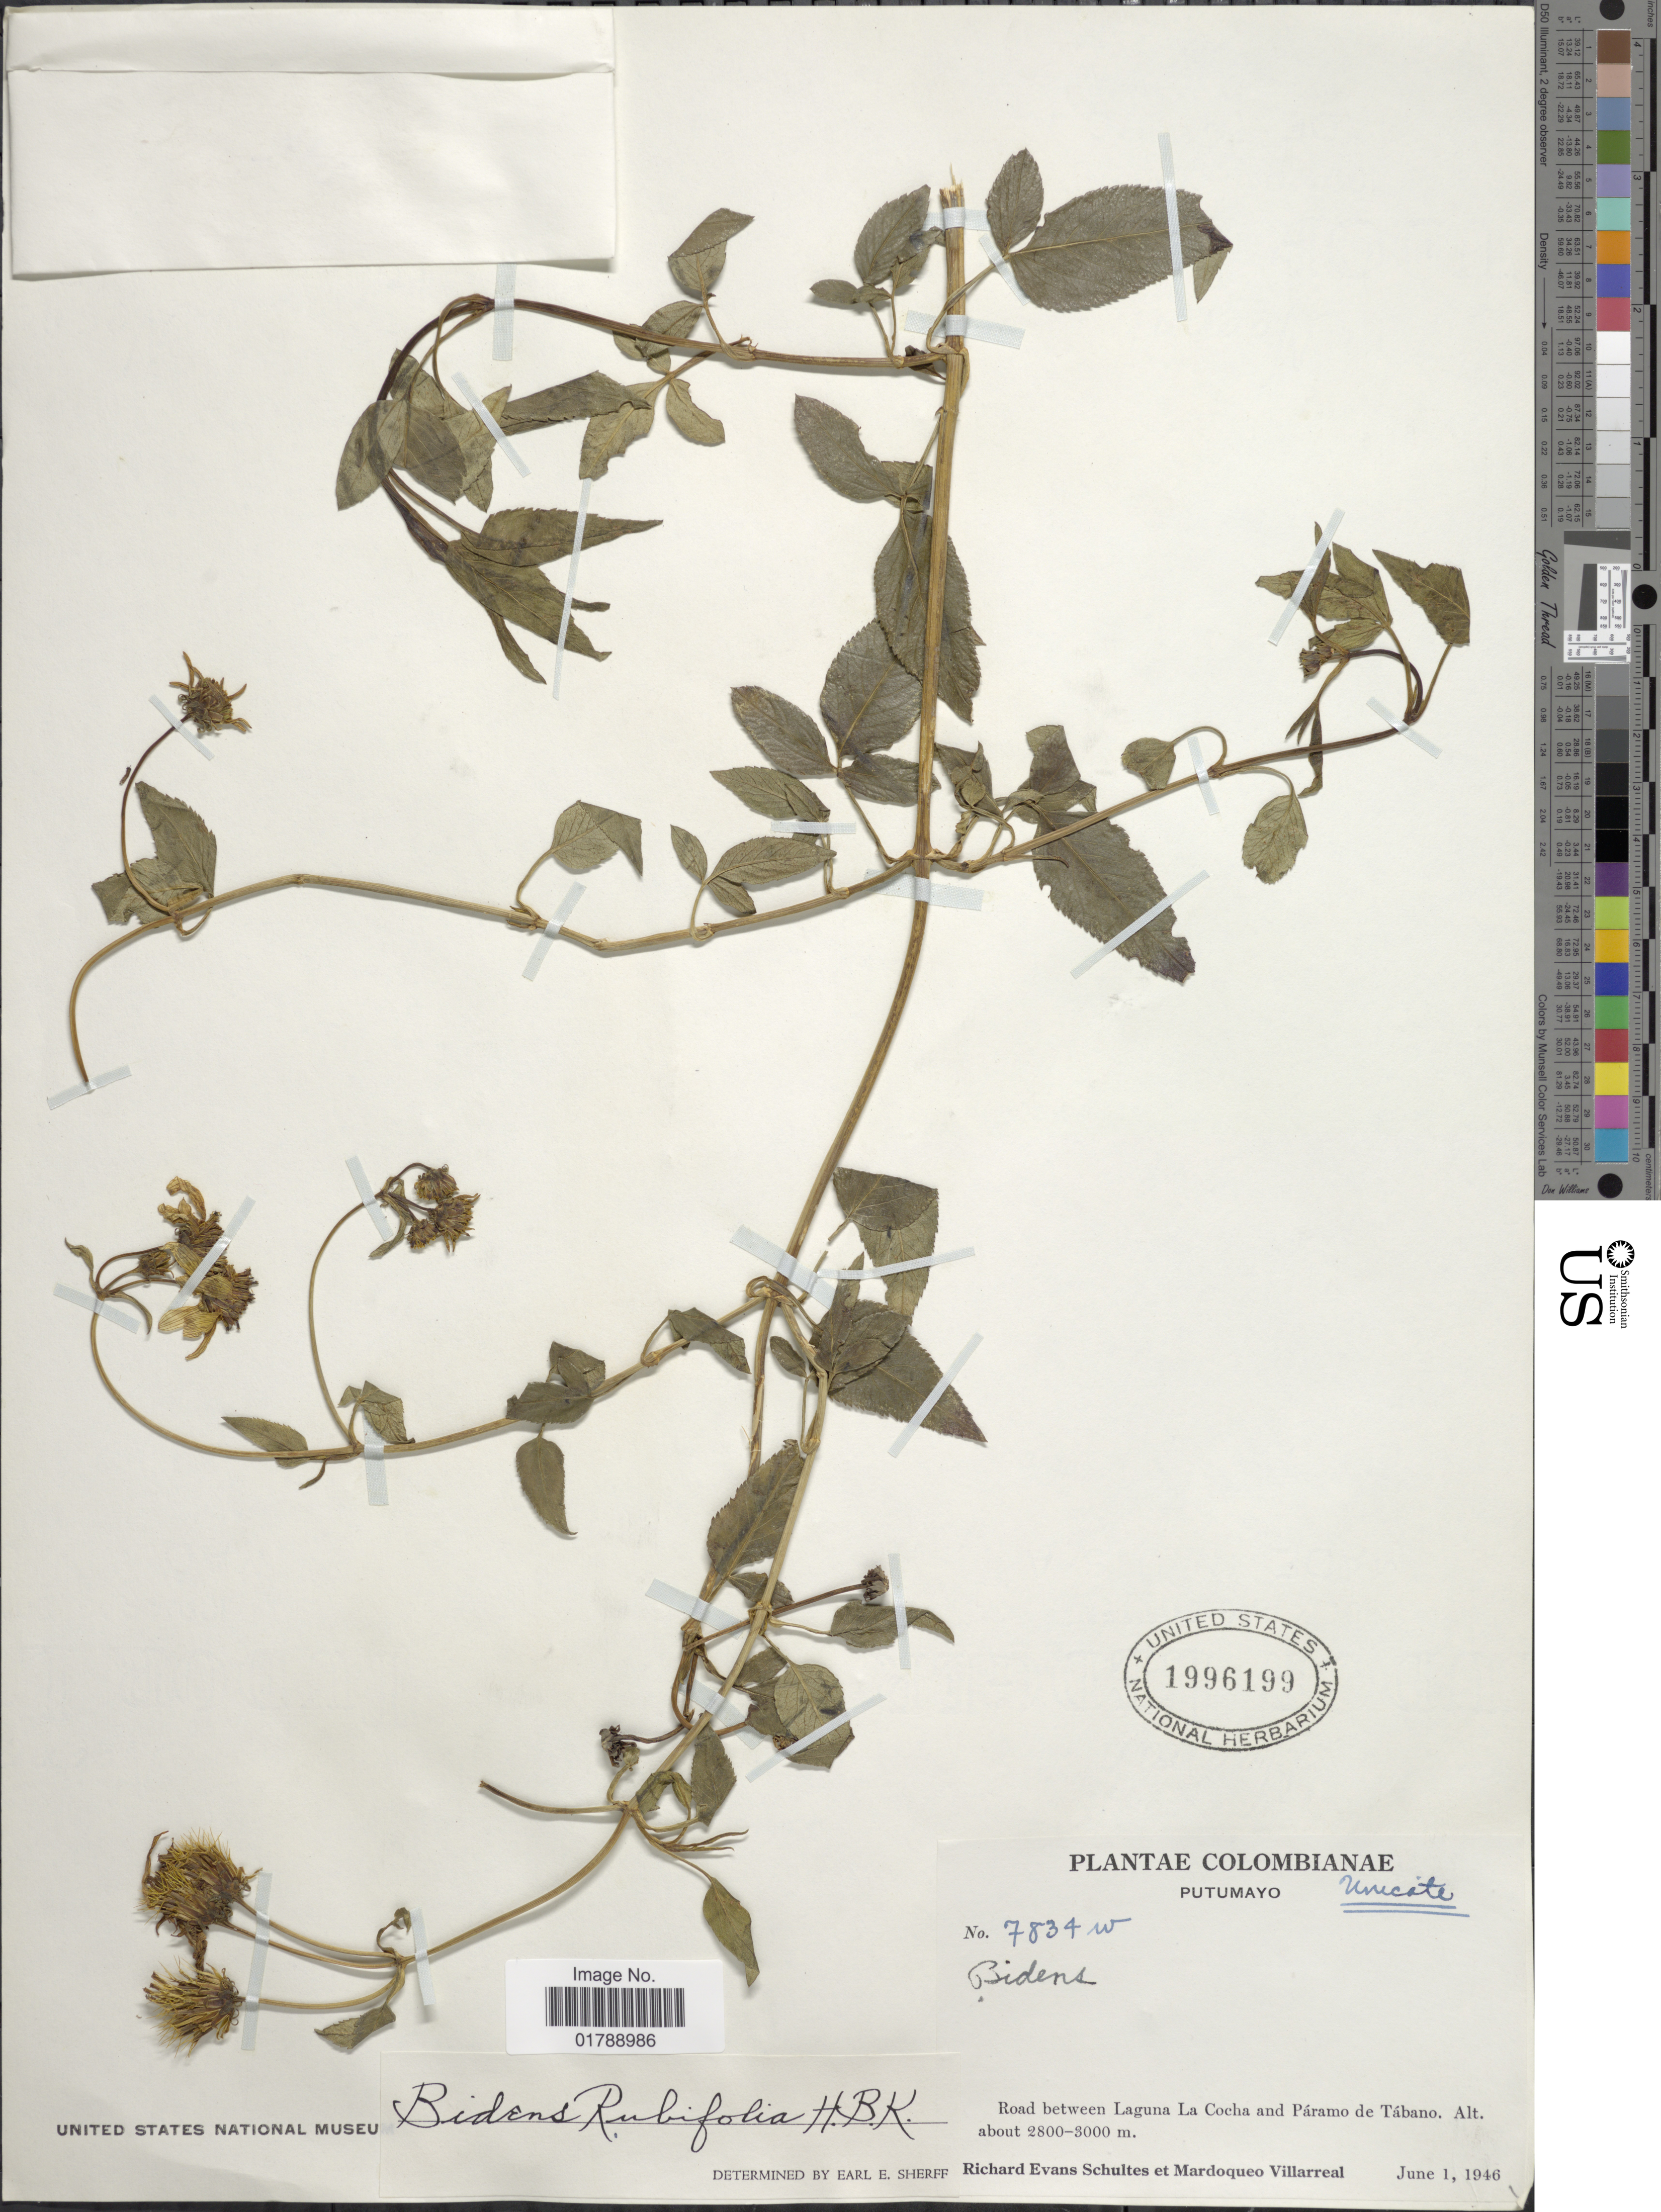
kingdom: Plantae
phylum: Tracheophyta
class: Magnoliopsida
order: Asterales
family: Asteraceae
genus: Bidens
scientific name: Bidens rubifolia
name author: Kunth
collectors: R. E. Schultes & M. Villareal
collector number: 7834w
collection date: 1946-06-01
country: Colombia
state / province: Putumayo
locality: Road between Laguna La Cocha and Páramo de Tábano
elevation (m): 2800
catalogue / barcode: US 1996199